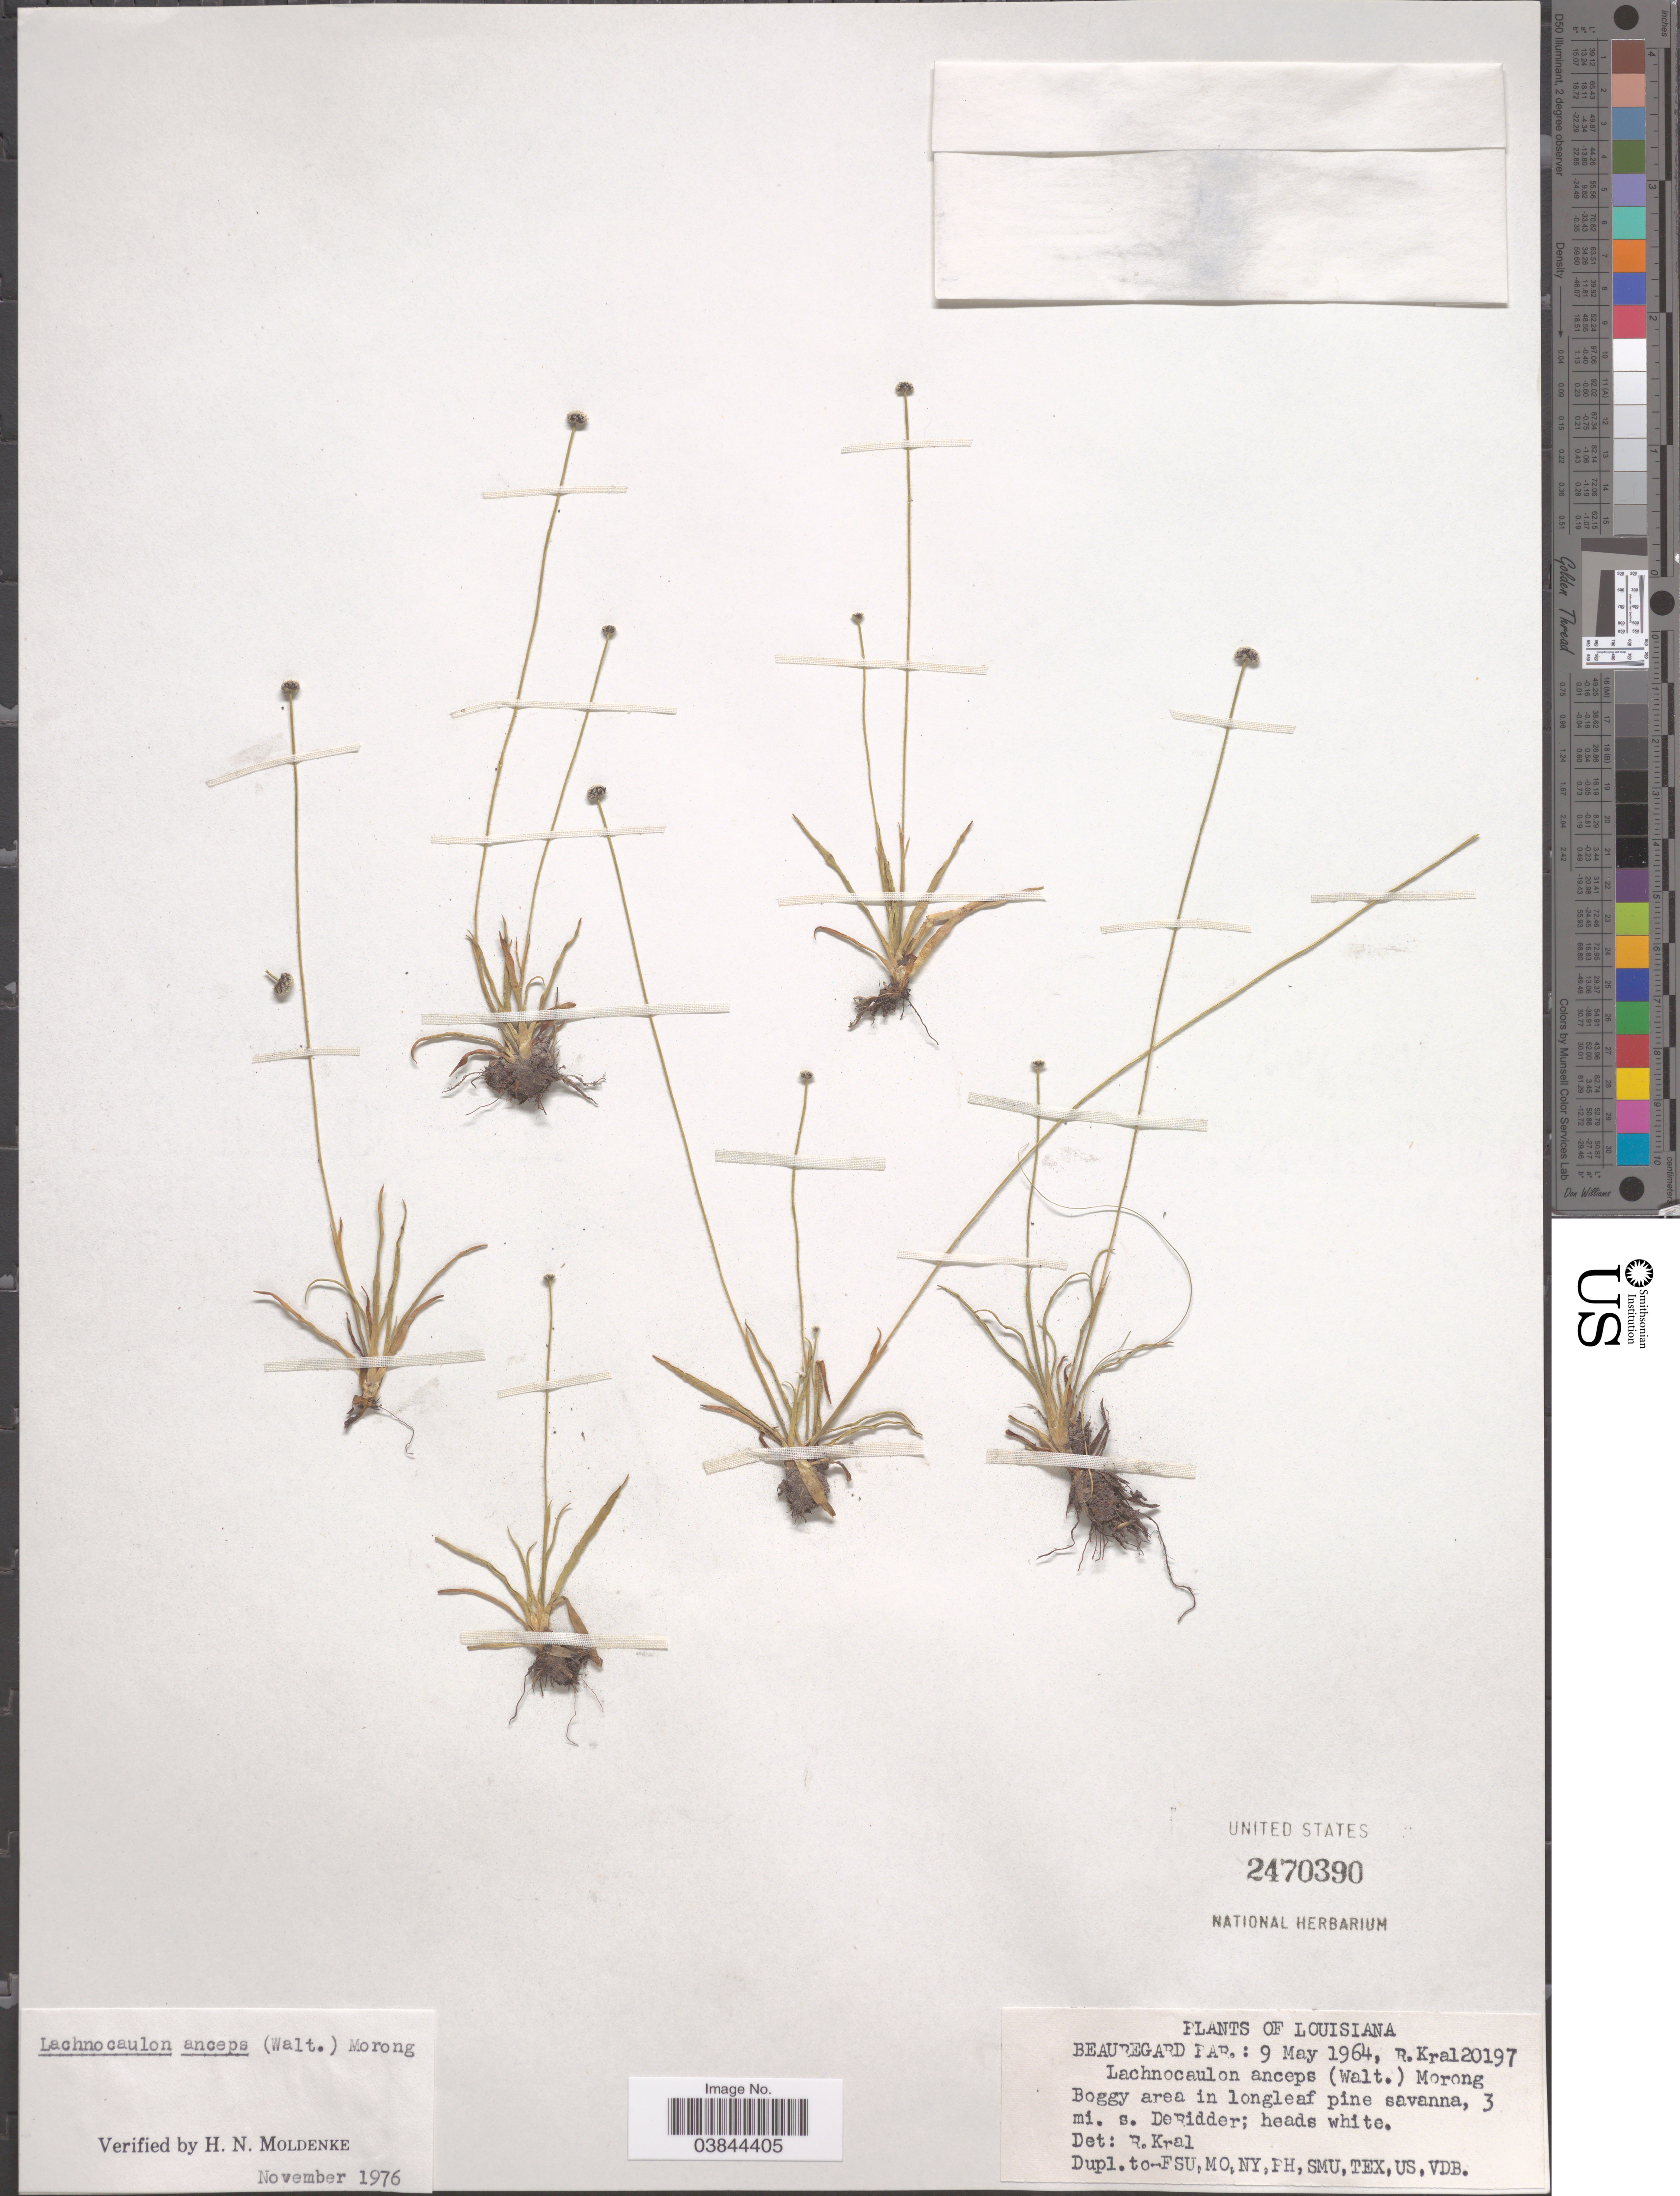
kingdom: Plantae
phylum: Tracheophyta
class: Liliopsida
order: Poales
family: Eriocaulaceae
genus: Lachnocaulon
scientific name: Lachnocaulon anceps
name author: (Walter) Morong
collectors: R. Kral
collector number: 120197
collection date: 1964-05-09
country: United States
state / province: Louisiana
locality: Beauregard Par.: 3 mi. s. DeRidder.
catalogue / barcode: US 2470390